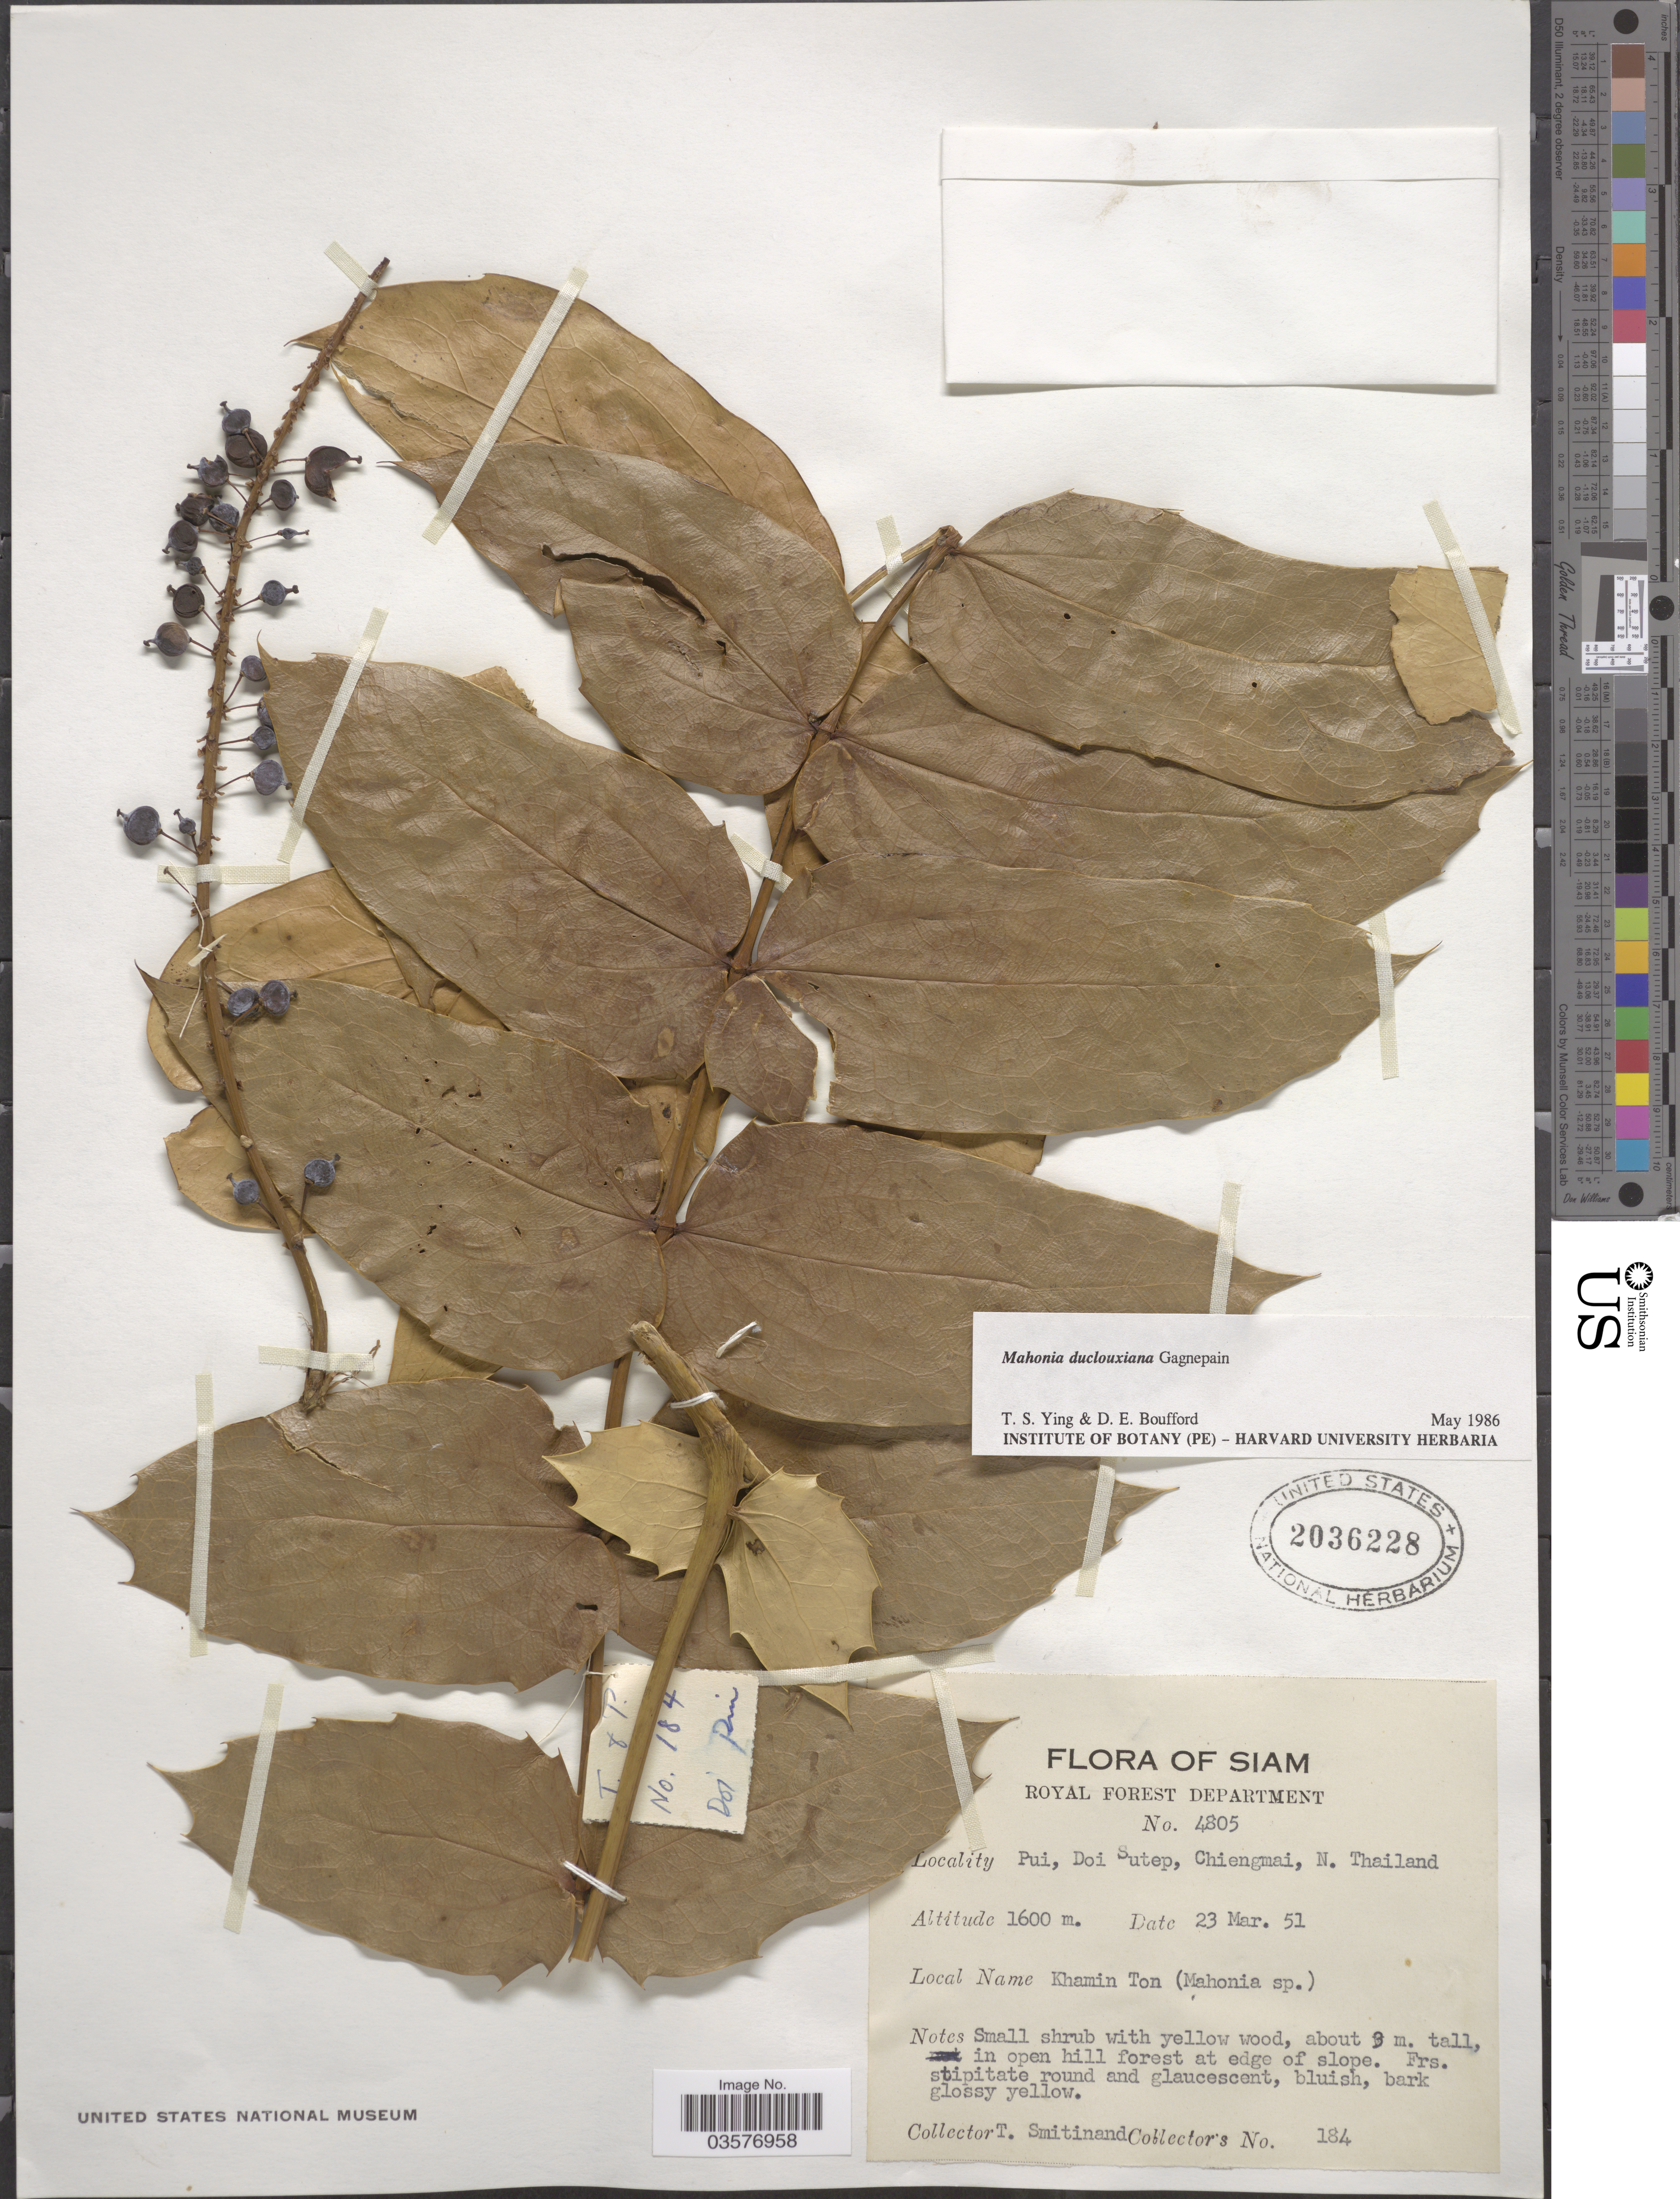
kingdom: Plantae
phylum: Tracheophyta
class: Magnoliopsida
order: Ranunculales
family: Berberidaceae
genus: Mahonia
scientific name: Mahonia duclouxiana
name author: Gagnep.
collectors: T. Smitinand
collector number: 184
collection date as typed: Transcribed d/m/y: 23/3/51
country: Thailand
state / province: Chiang Mai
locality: Siam. Pui, Doi Sutep, Chiengmai, N. Thailand.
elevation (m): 1600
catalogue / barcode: US 2036228